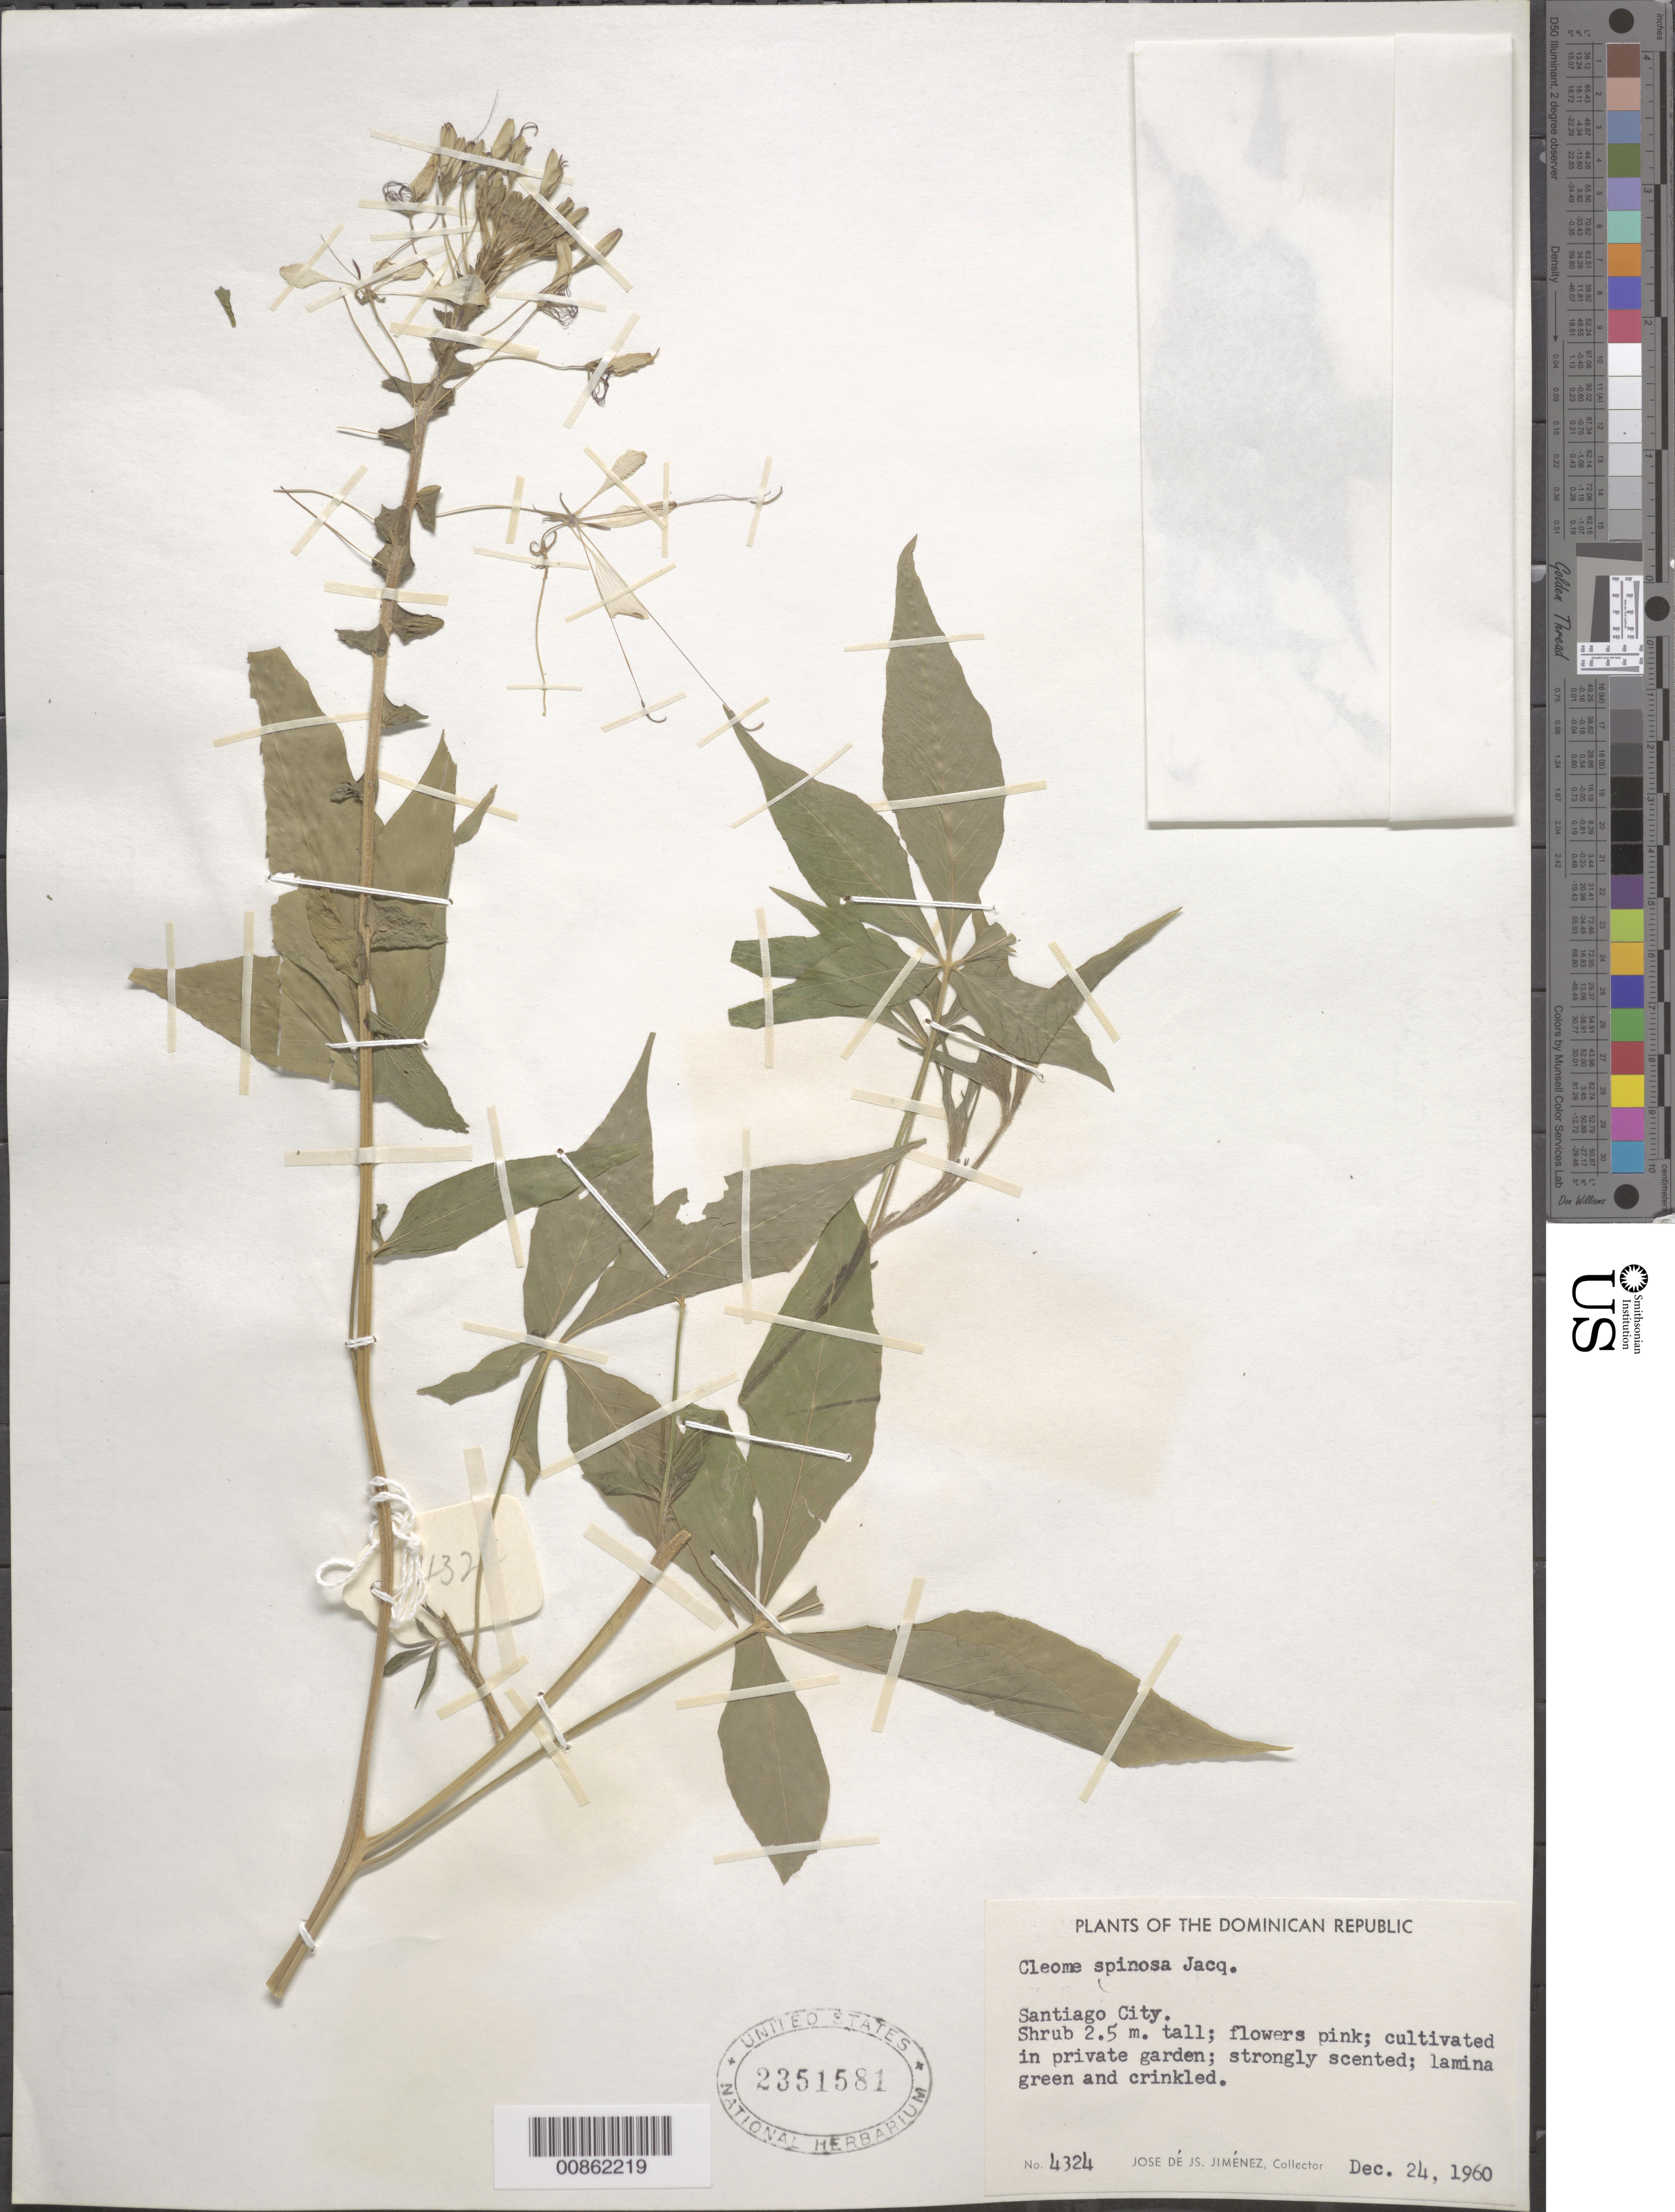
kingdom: Plantae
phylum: Tracheophyta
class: Magnoliopsida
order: Brassicales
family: Cleomaceae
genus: Tarenaya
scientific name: Tarenaya spinosa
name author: (Jacq.) Raf.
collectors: J. J. Jiménez Almonte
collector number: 4324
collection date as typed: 24 Dec 1960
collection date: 1960-12-24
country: Dominican Republic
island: Hispaniola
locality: Santiago City.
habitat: In private garden.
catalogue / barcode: US 2351581